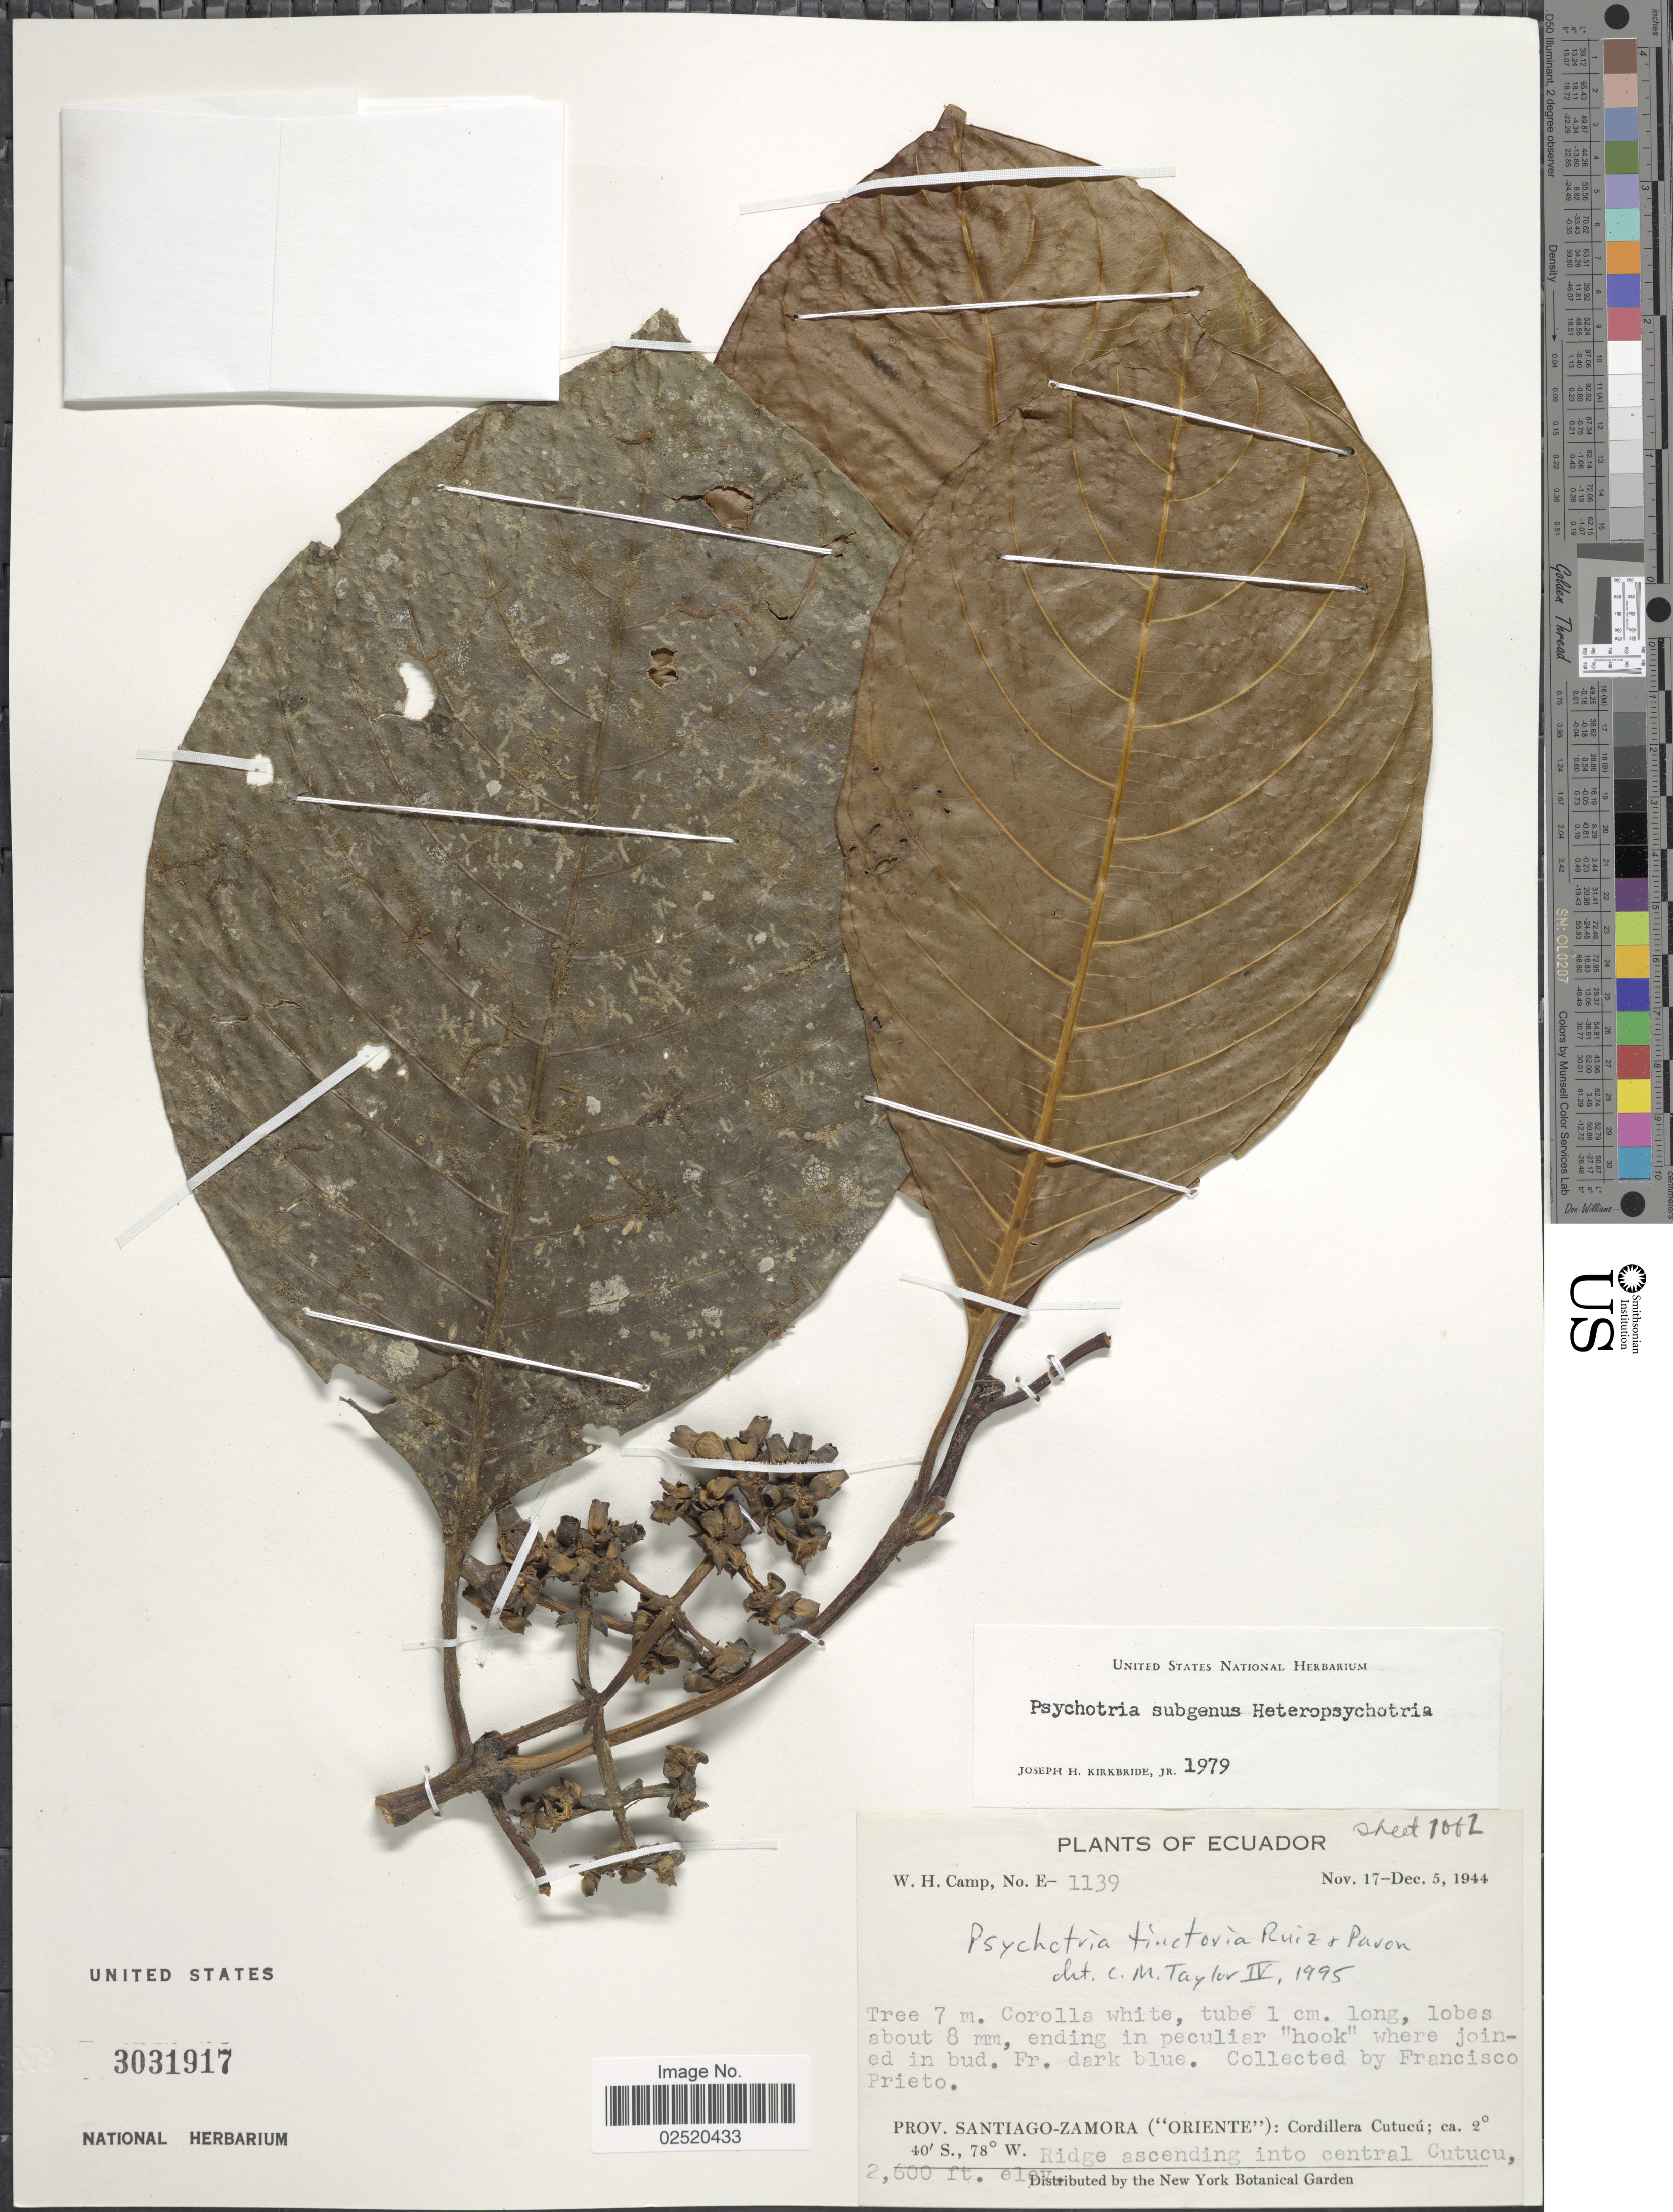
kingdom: Plantae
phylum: Tracheophyta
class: Magnoliopsida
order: Gentianales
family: Rubiaceae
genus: Psychotria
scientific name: Psychotria tinctoria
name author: Ruiz & Pav.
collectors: F. Prieto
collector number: E-1139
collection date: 1944-11-17/1944-12-05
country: Ecuador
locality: Prov. Santiago-Zamora ("Oriente"): Cordillera Cutucú. Ridge ascending into central Cutucú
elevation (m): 792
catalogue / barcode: US 3031917